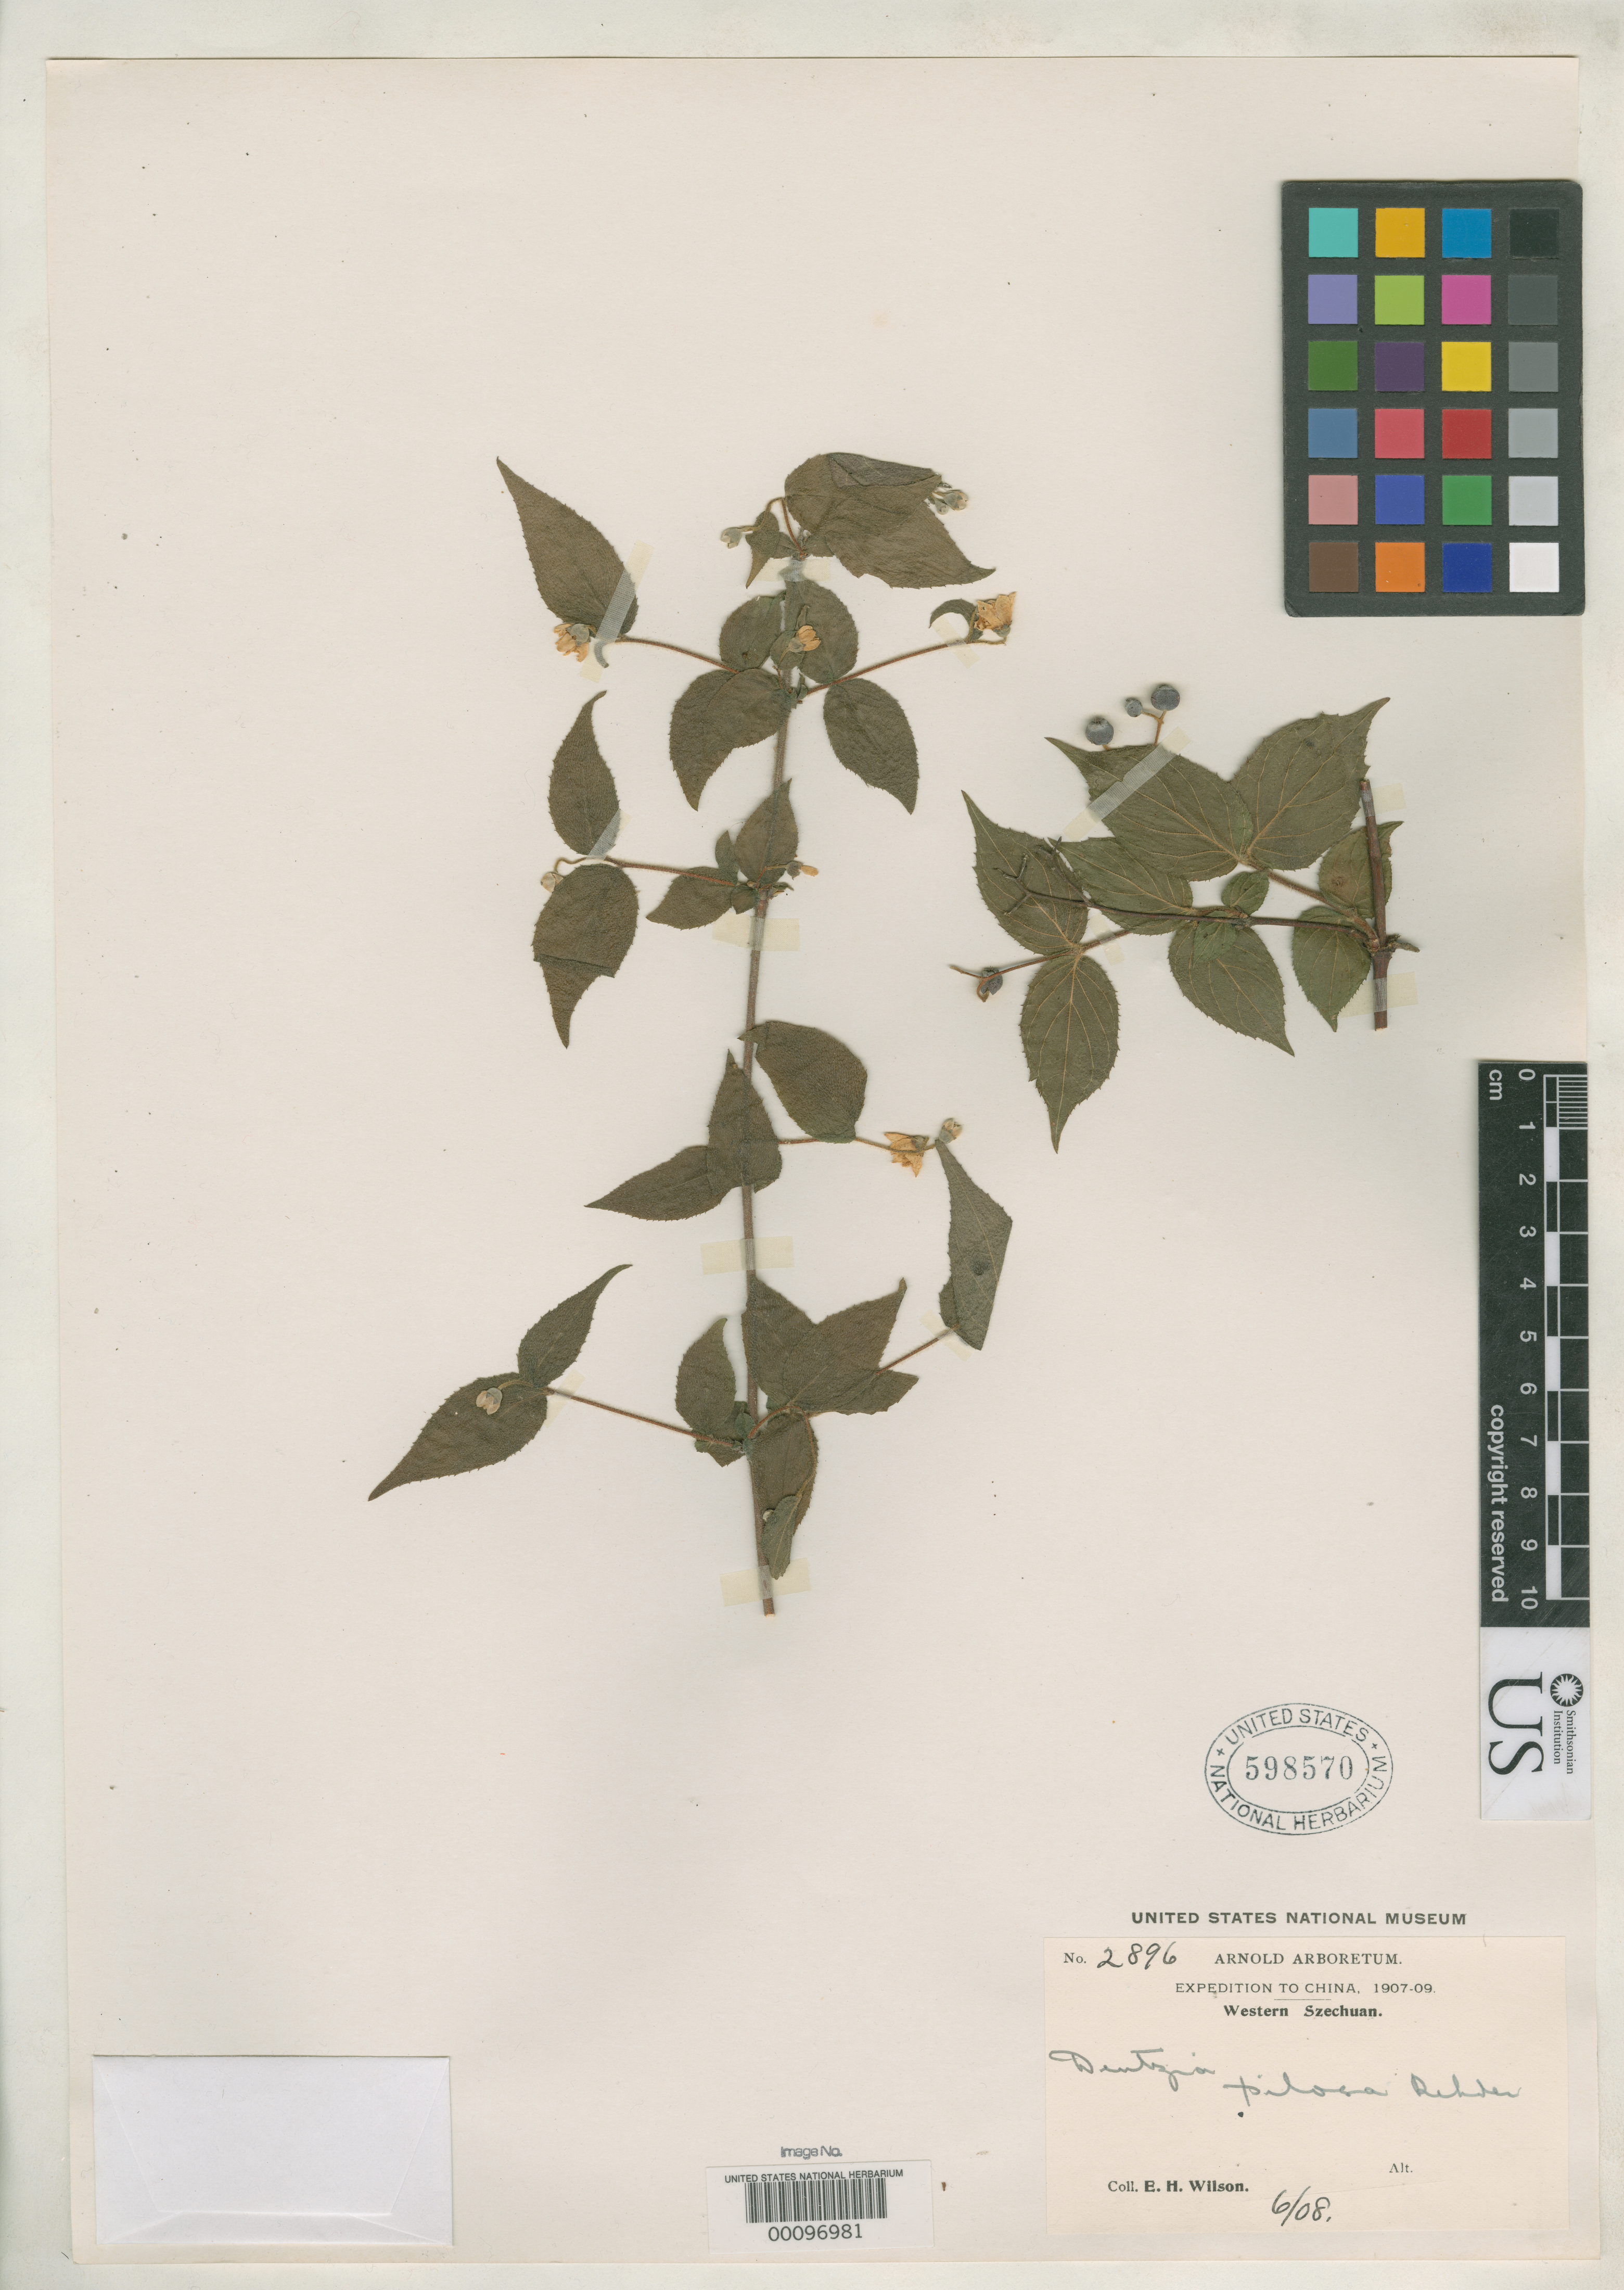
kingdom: Plantae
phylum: Tracheophyta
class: Magnoliopsida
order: Cornales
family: Hydrangeaceae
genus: Deutzia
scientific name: Deutzia pilosa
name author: Rehder in Sarg.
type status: Isotype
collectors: E. H. Wilson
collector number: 2896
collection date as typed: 19 Jun 1908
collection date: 1908-06-19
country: China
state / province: Sichuan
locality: West of Kuan Hsien thickets.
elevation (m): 1200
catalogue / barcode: US 598570